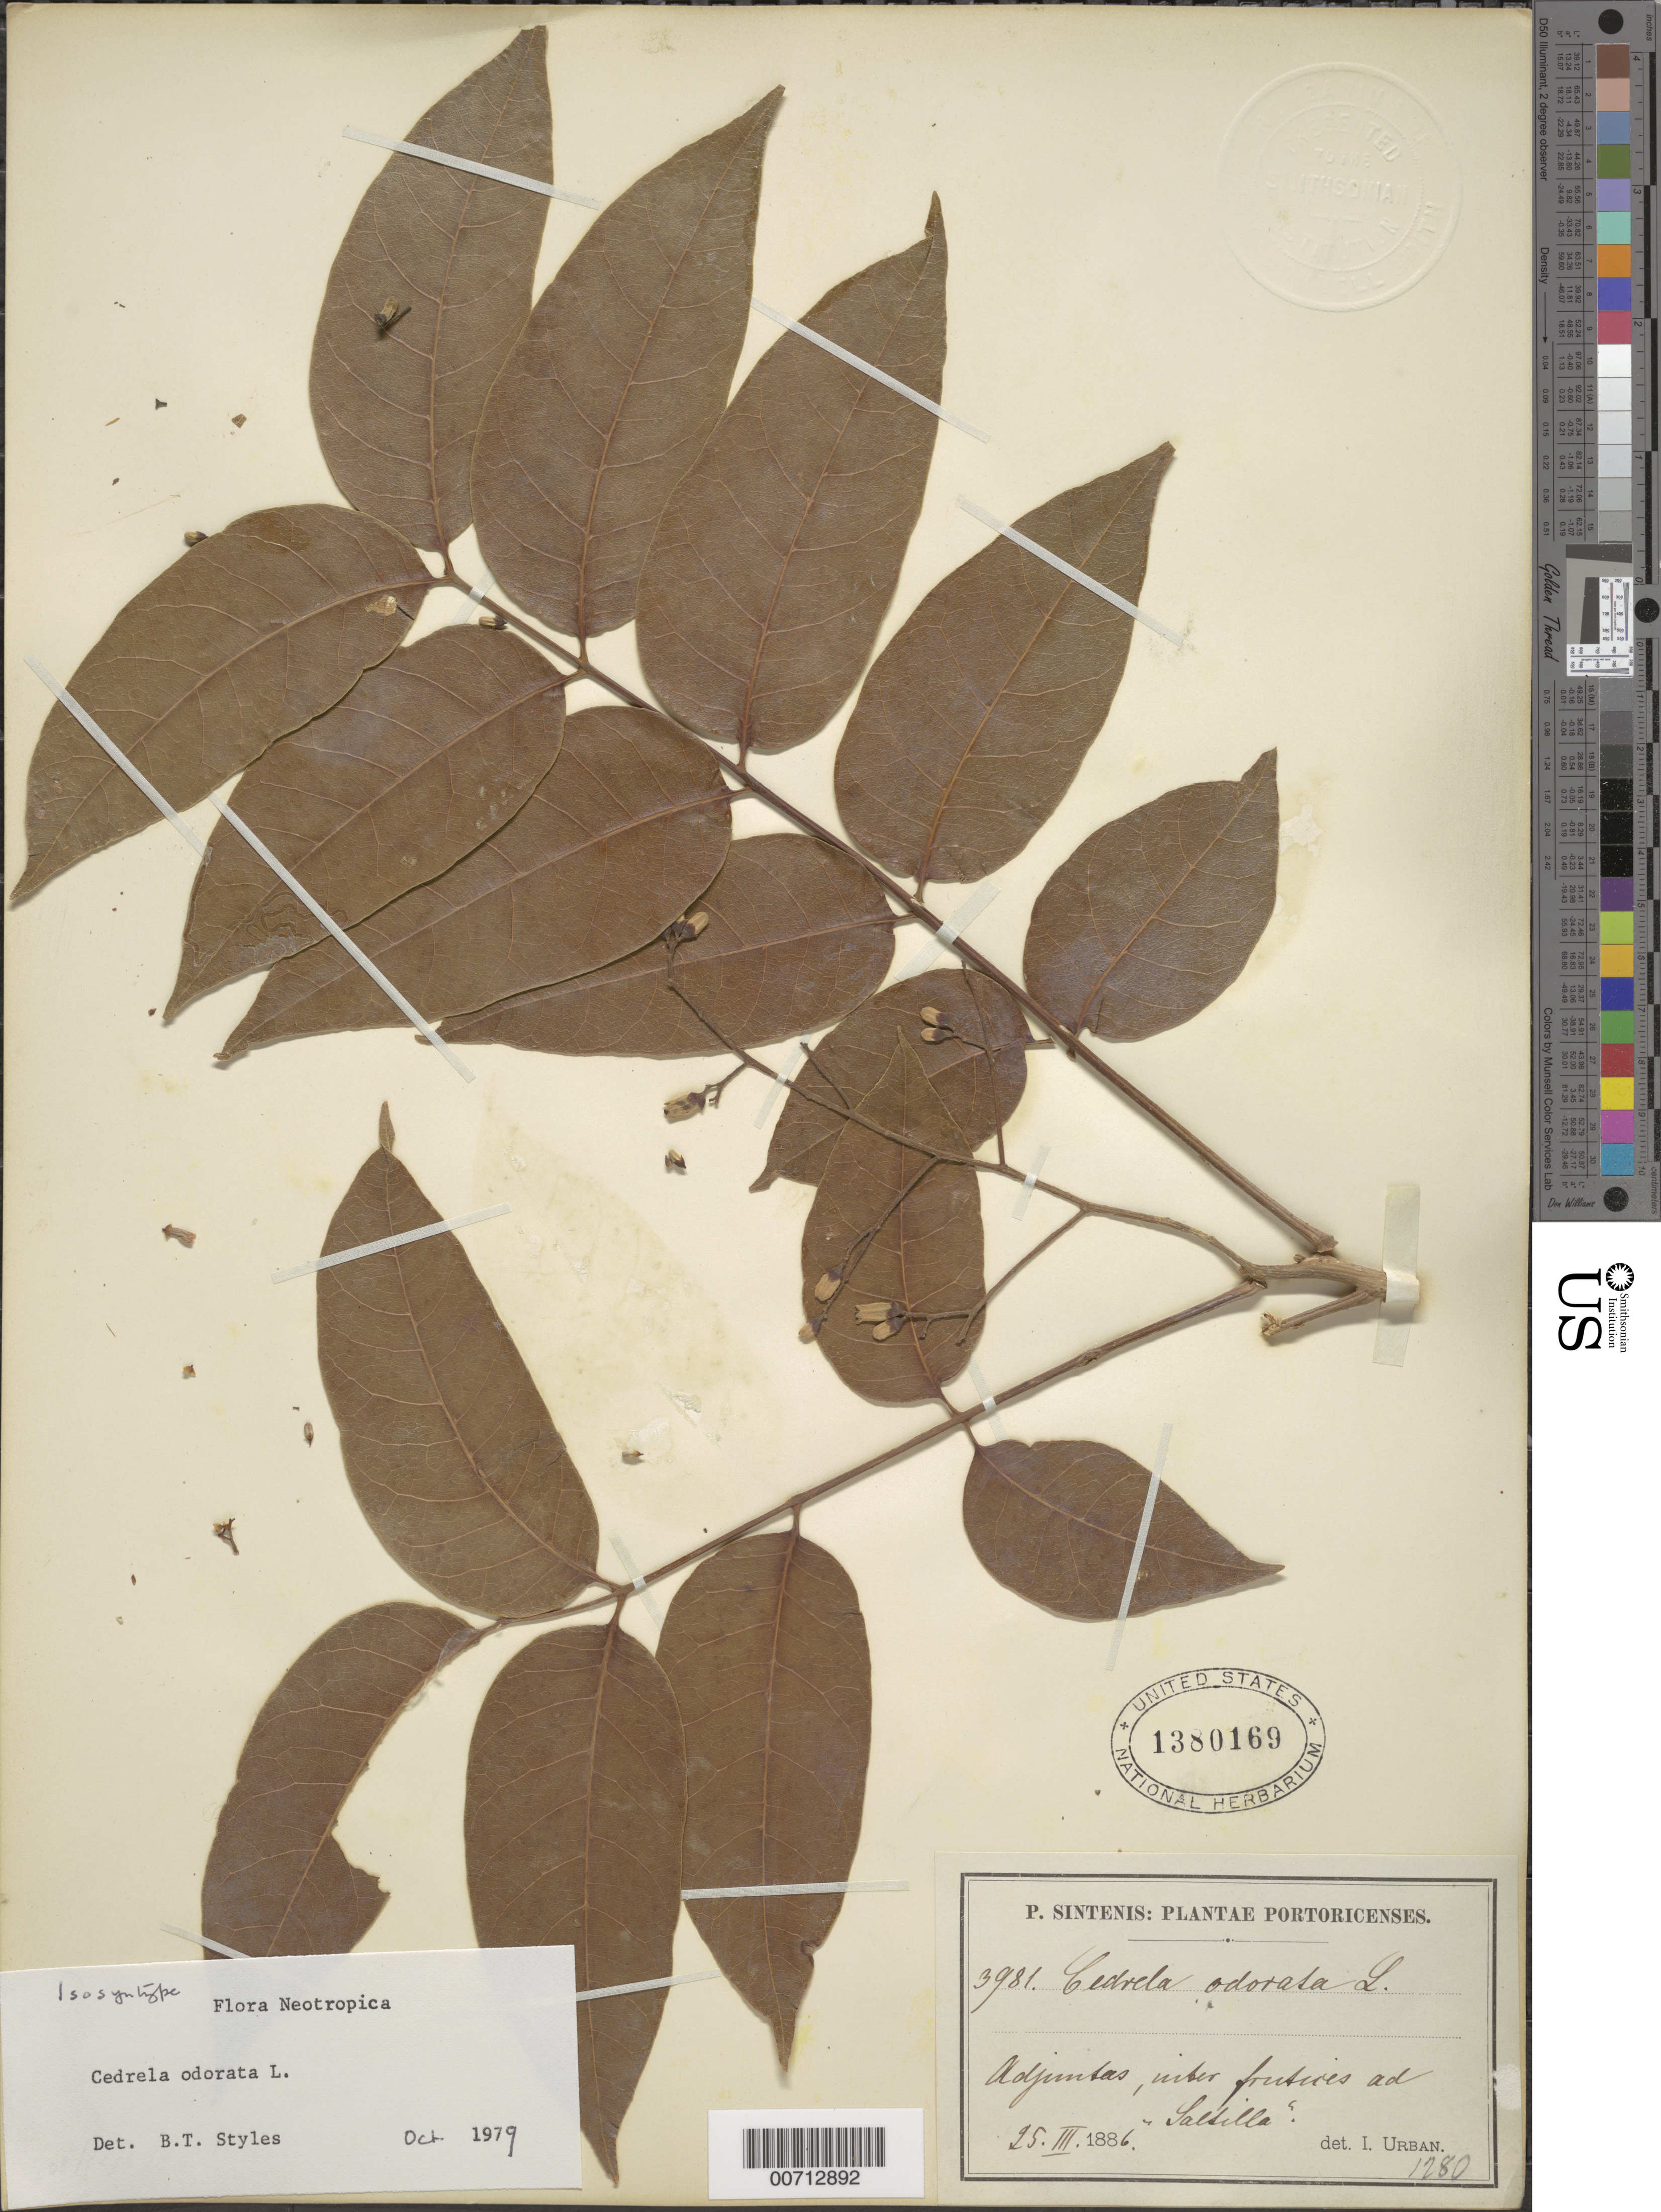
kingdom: Plantae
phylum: Tracheophyta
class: Magnoliopsida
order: Sapindales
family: Meliaceae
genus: Cedrela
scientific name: Cedrela odorata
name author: L.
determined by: Urban, Ignatz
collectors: P. Sintenis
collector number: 3981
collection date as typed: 25 Mar 1886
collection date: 1886-03-25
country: Puerto Rico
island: Greater Antilles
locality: Adjuntas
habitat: Inter frutices ad "Salsilla"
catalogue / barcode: US 1380169